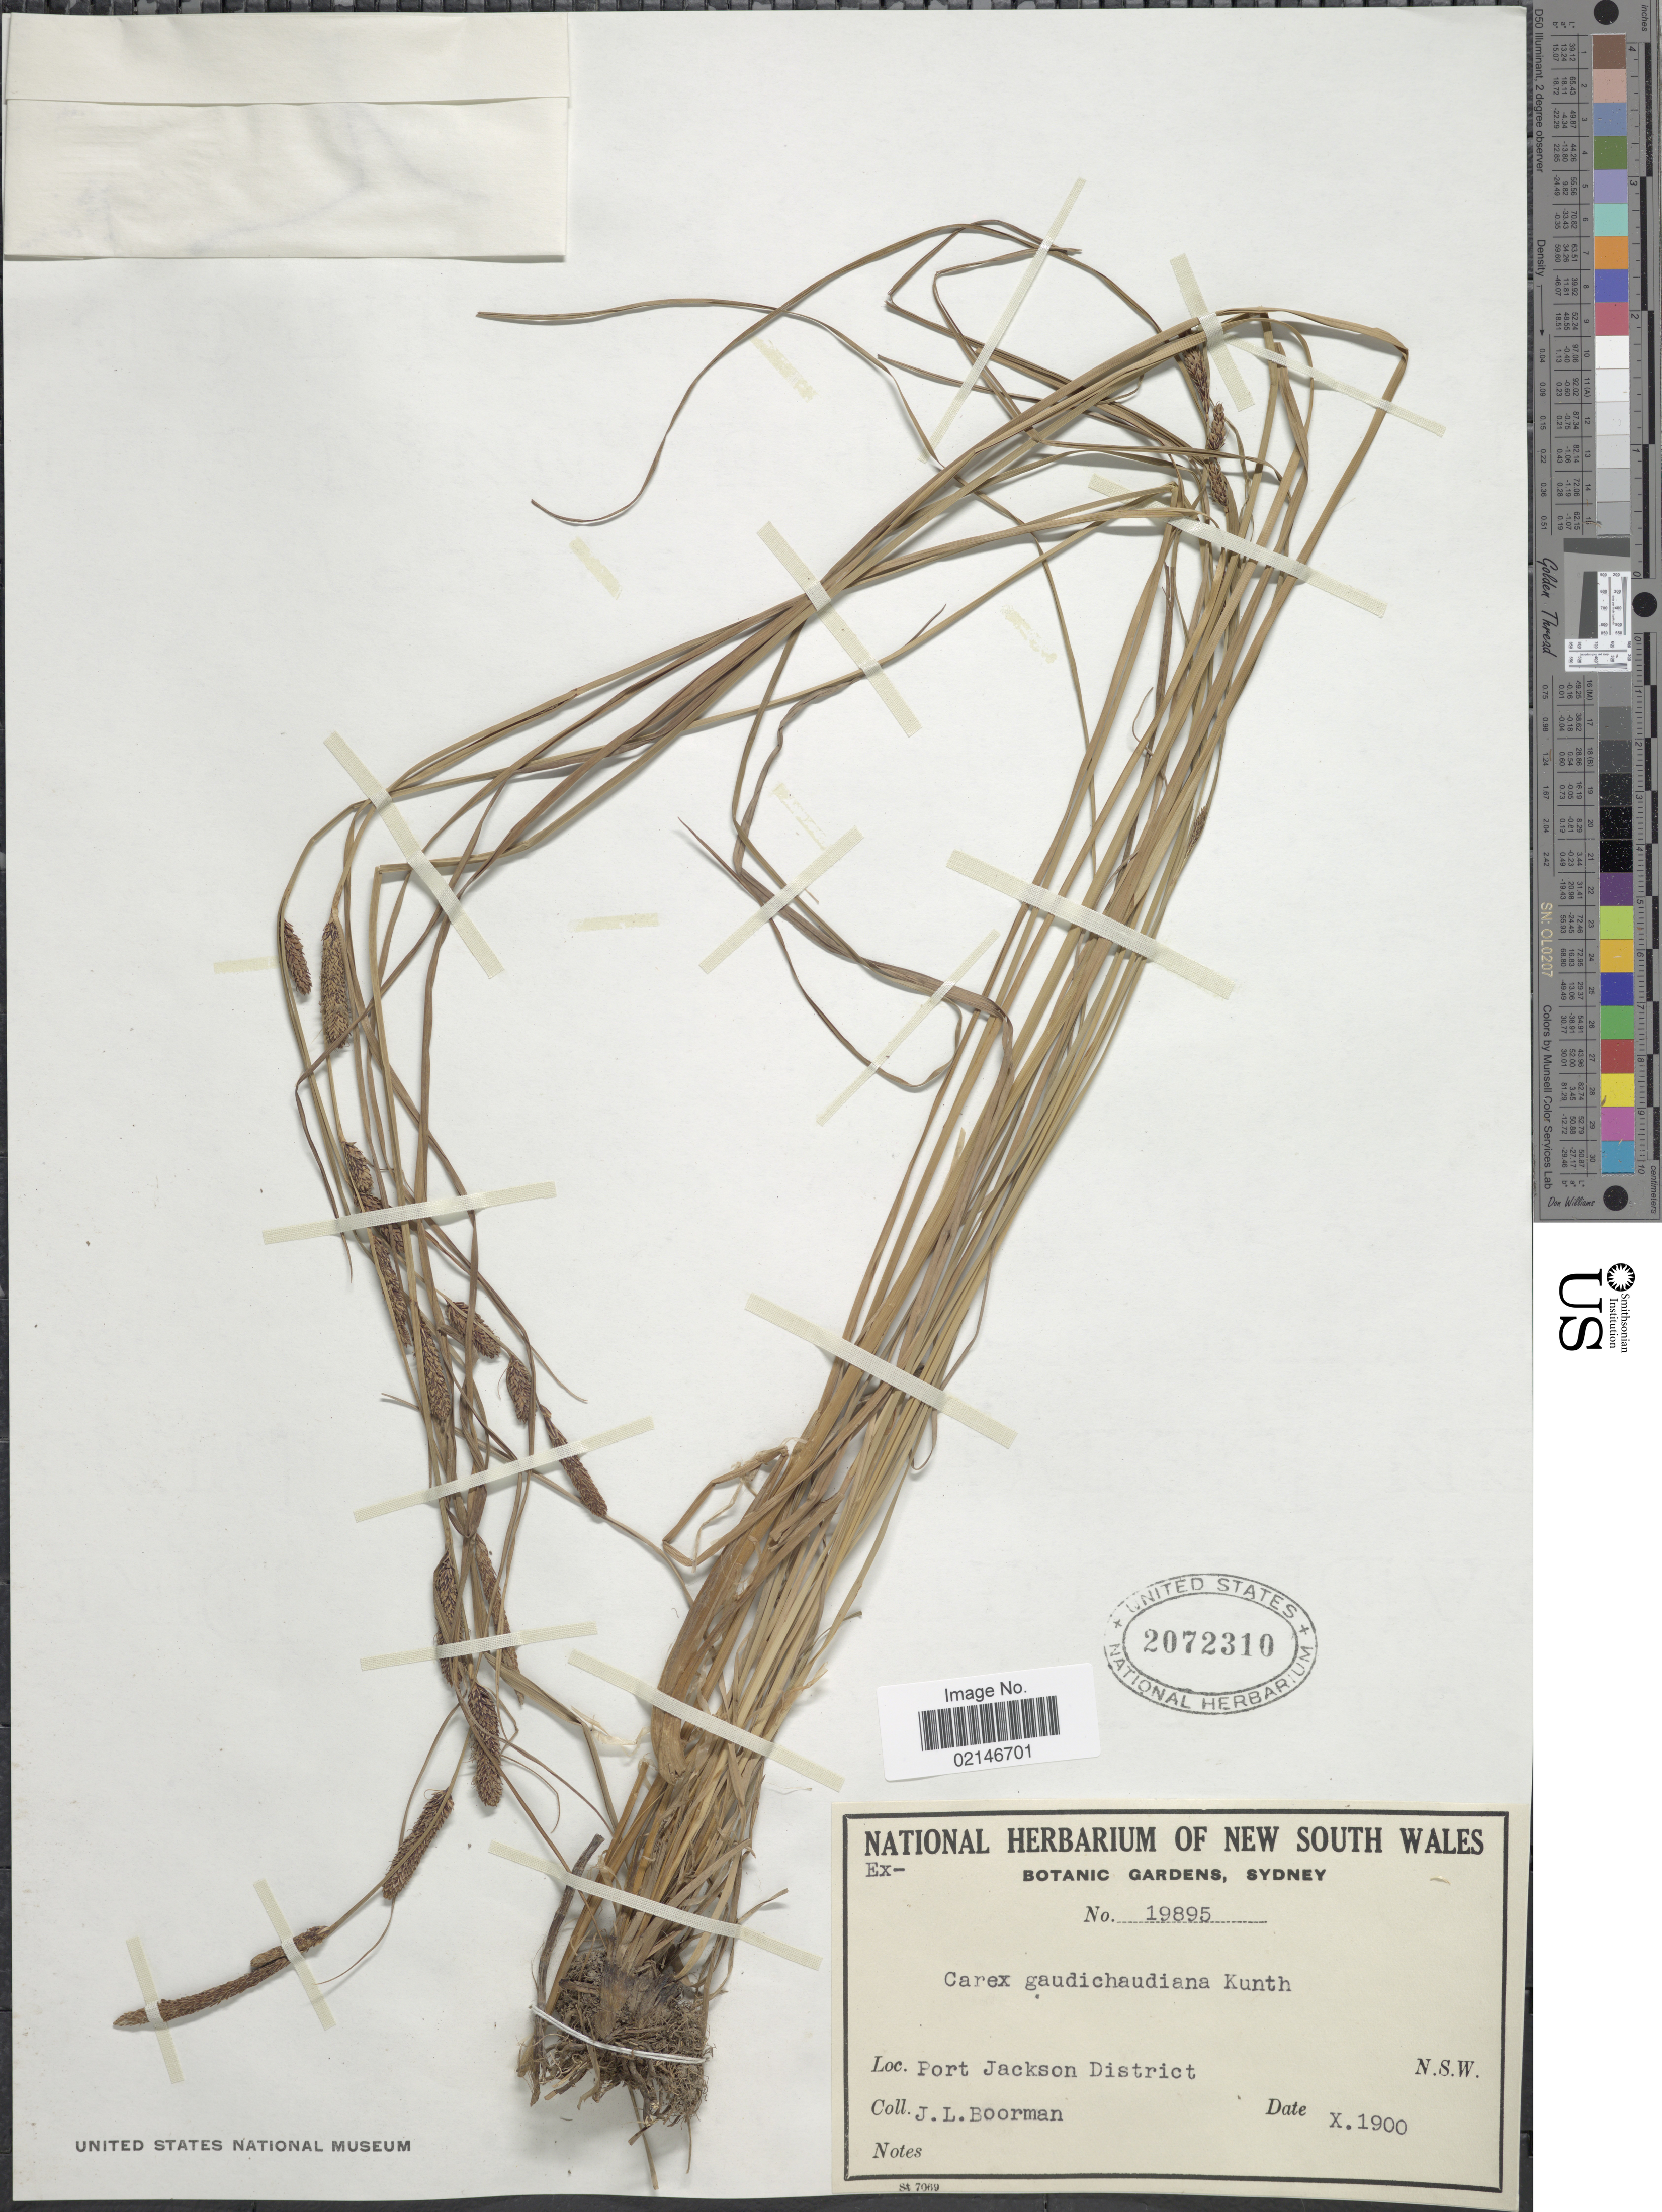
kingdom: Plantae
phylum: Tracheophyta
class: Liliopsida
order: Poales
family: Cyperaceae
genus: Carex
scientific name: Carex gaudichaudiana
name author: Kunth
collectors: J. Boorman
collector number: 19895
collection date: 1900-10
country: Australia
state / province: New South Wales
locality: Port Jackson District, N.S.W.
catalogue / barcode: US 2072310